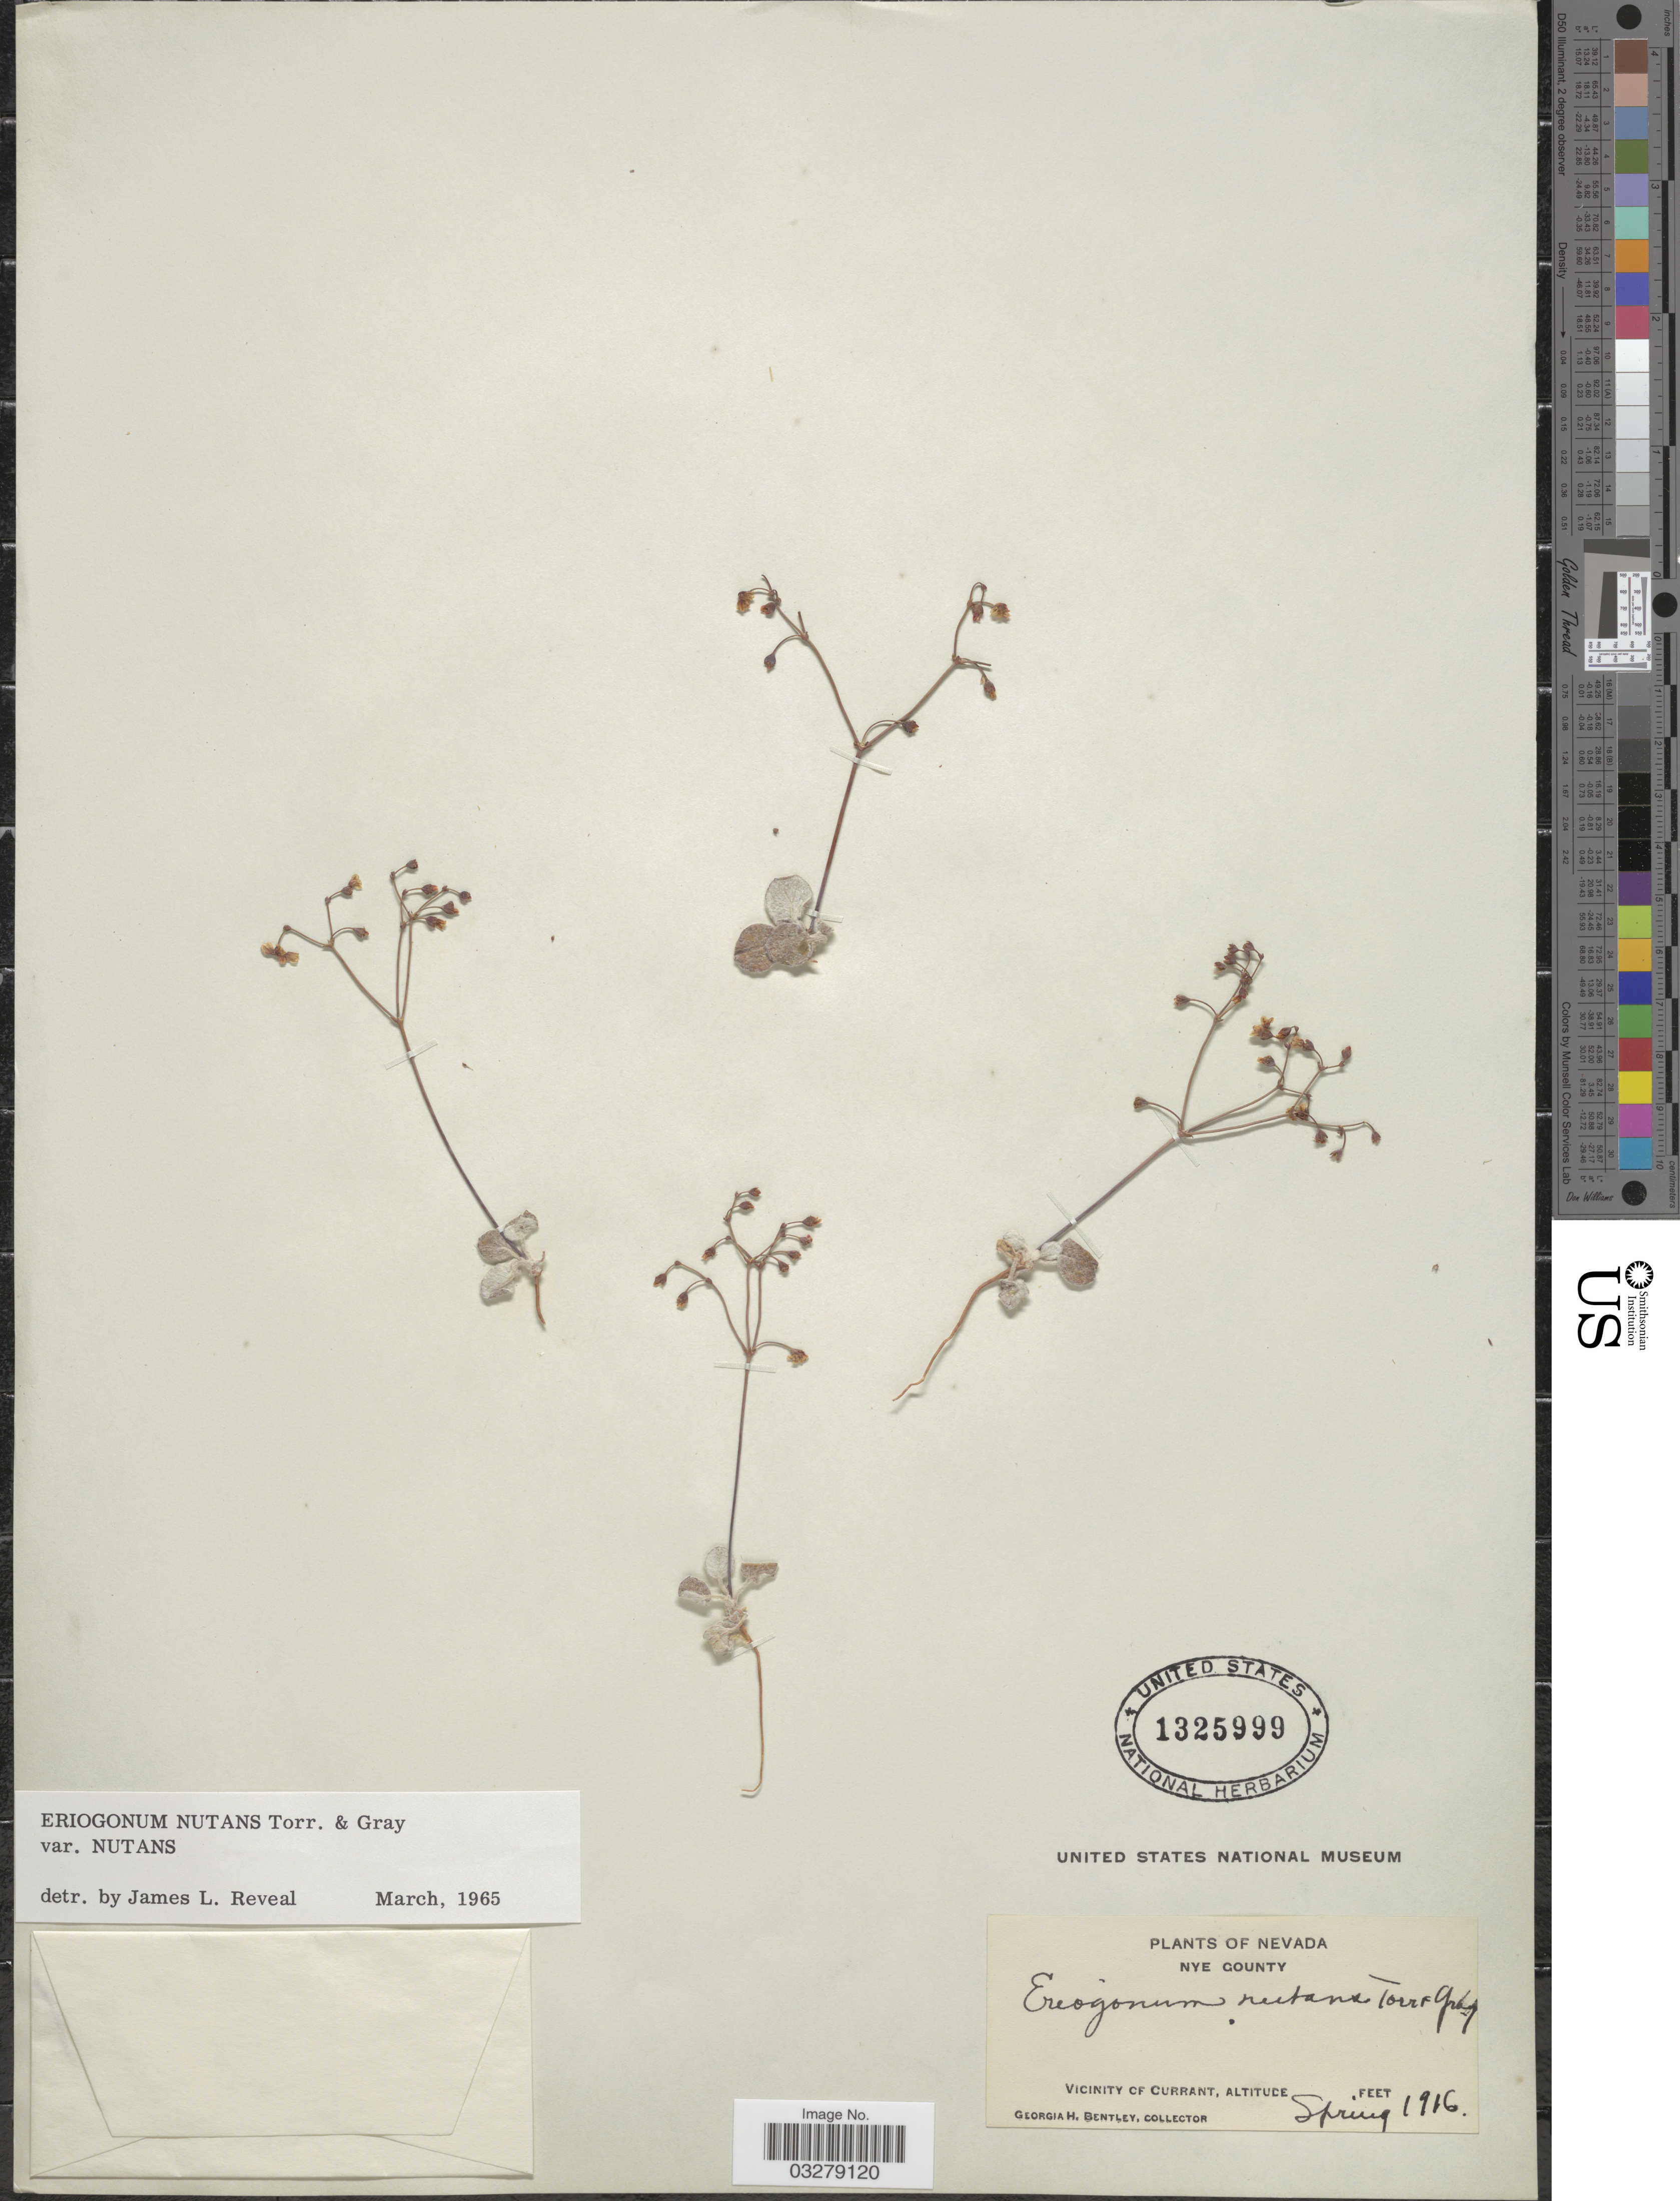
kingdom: Plantae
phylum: Tracheophyta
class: Magnoliopsida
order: Caryophyllales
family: Polygonaceae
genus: Eriogonum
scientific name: Eriogonum nutans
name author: Torr. & A. Gray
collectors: G. Bentley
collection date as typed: Spring 1916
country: United States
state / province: Nevada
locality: Nye County. Vicinity of Currant.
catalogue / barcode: US 1325999